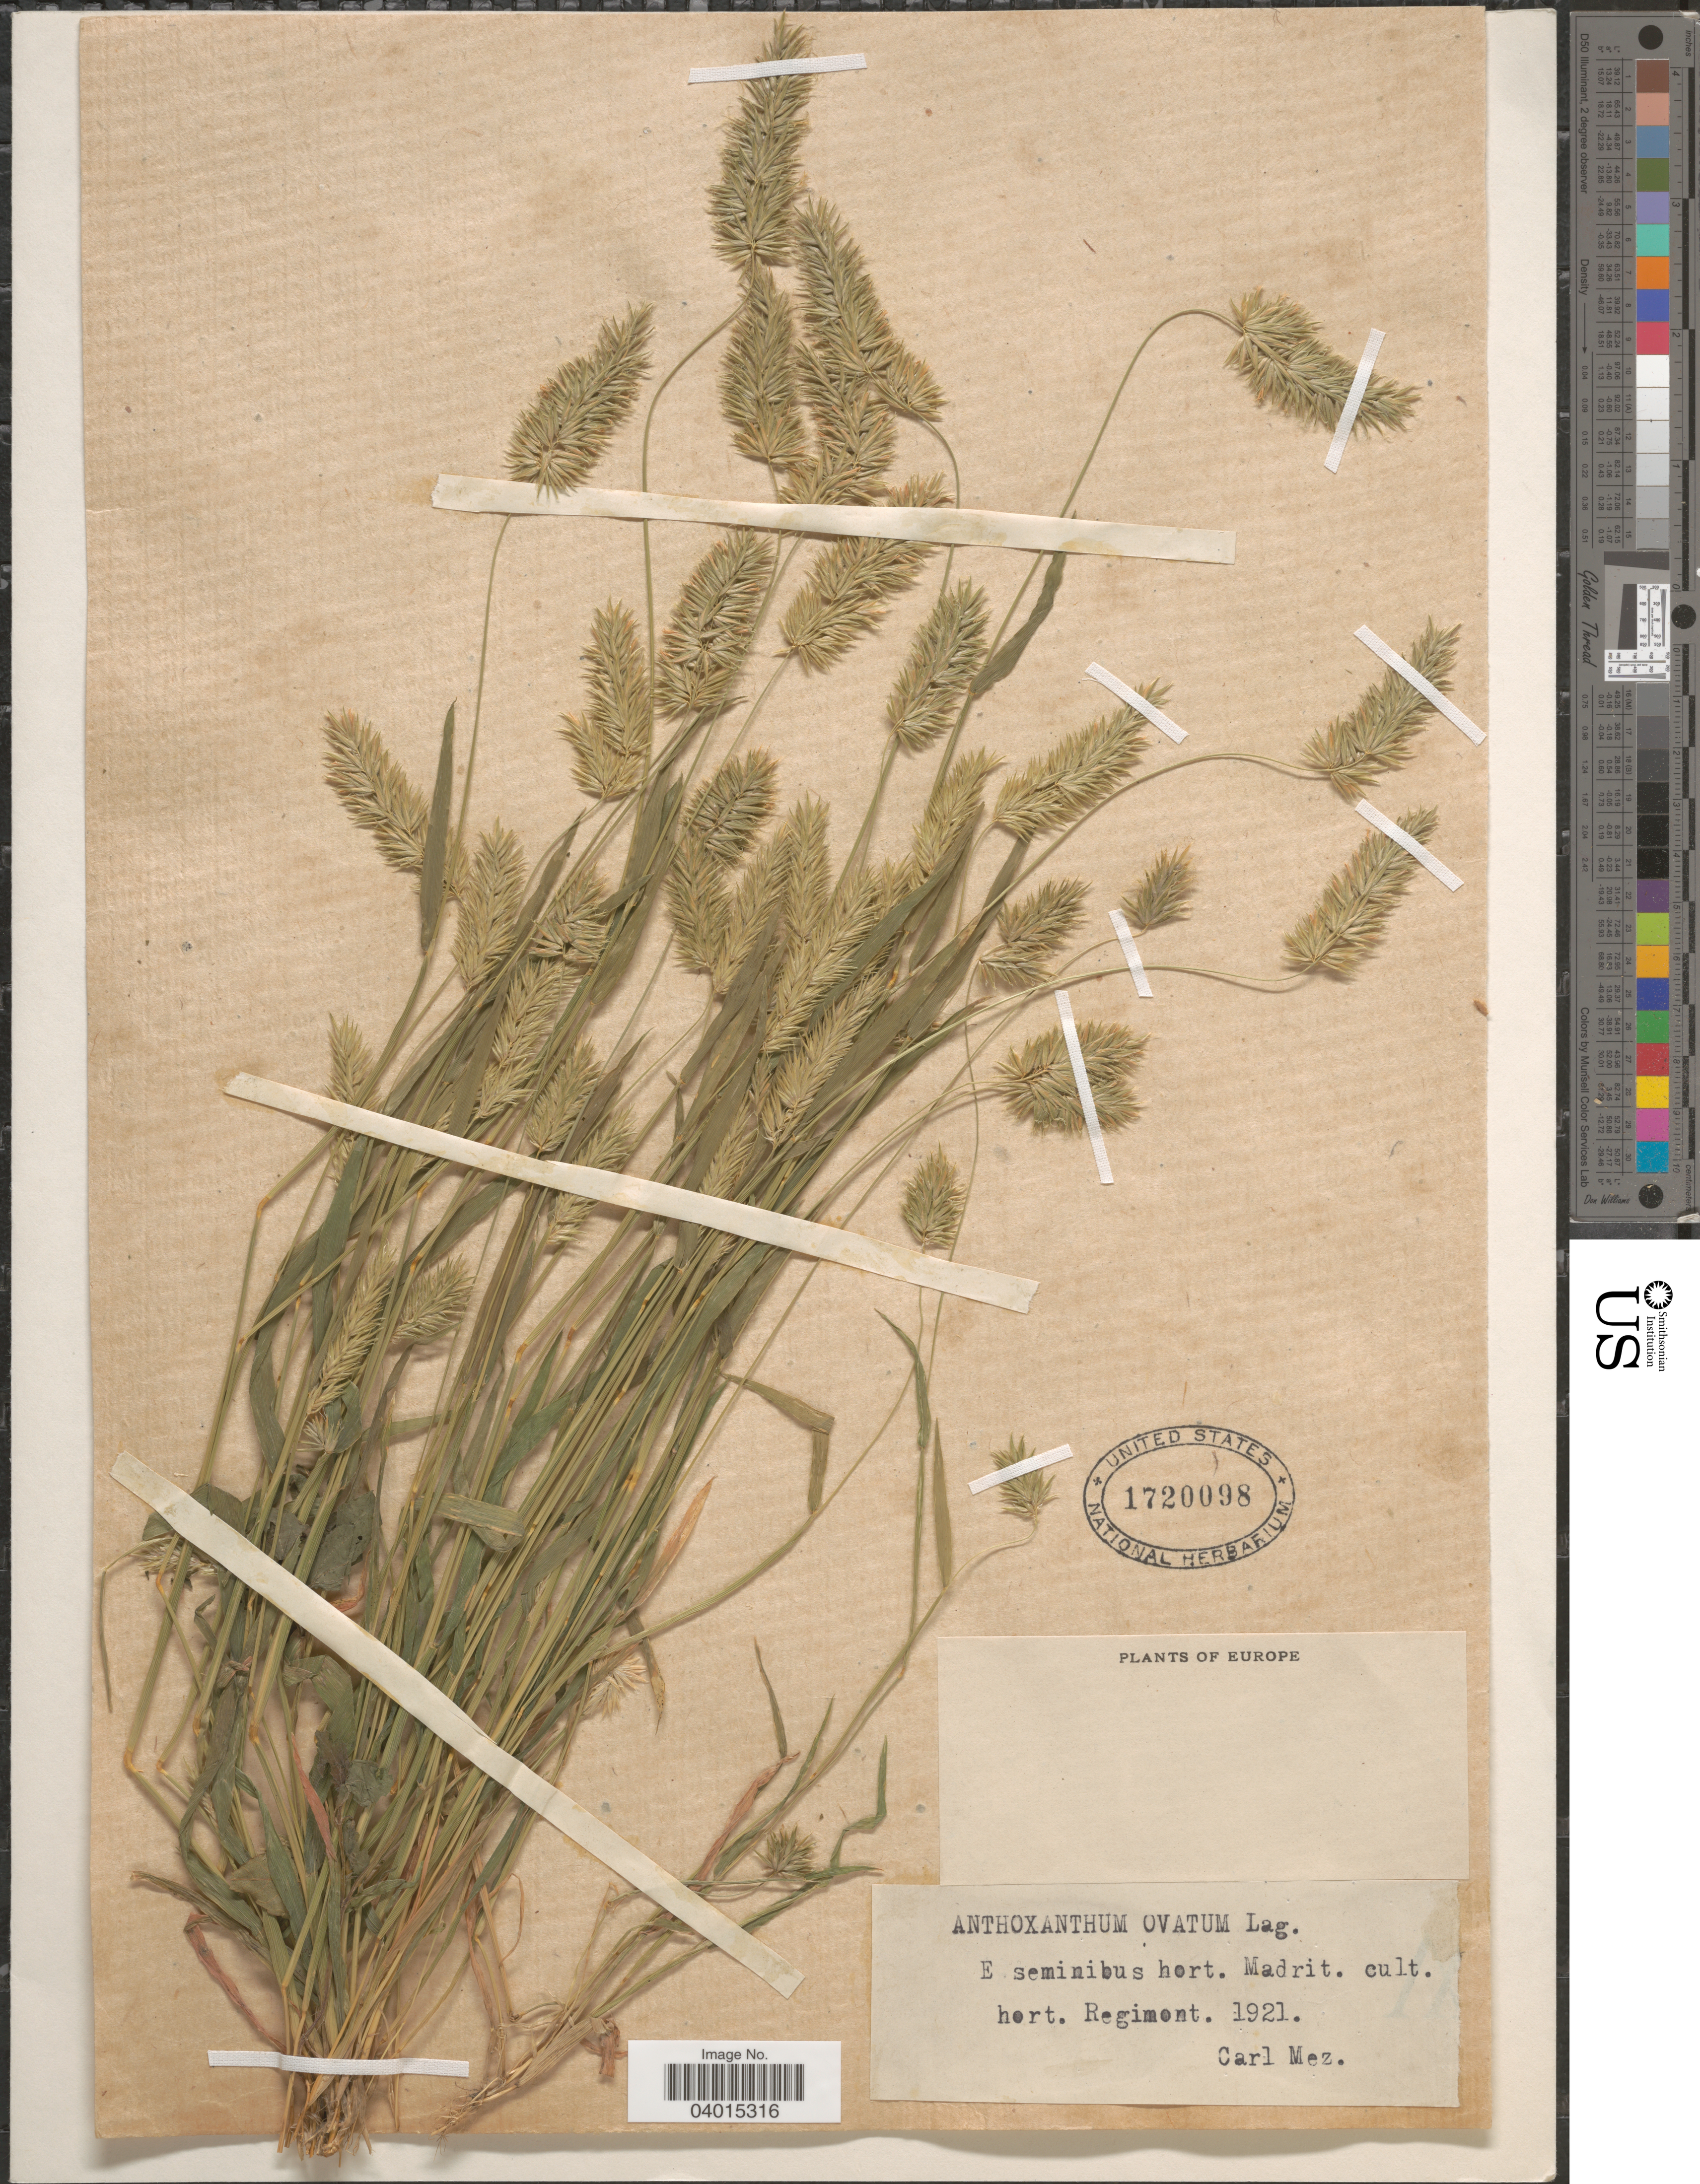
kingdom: Plantae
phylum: Tracheophyta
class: Liliopsida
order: Poales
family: Poaceae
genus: Anthoxanthum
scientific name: Anthoxanthum ovatum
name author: Lag.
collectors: C. C. Mez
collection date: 1921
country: Spain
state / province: Madrid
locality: Hort. Regimont.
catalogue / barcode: US 1720098